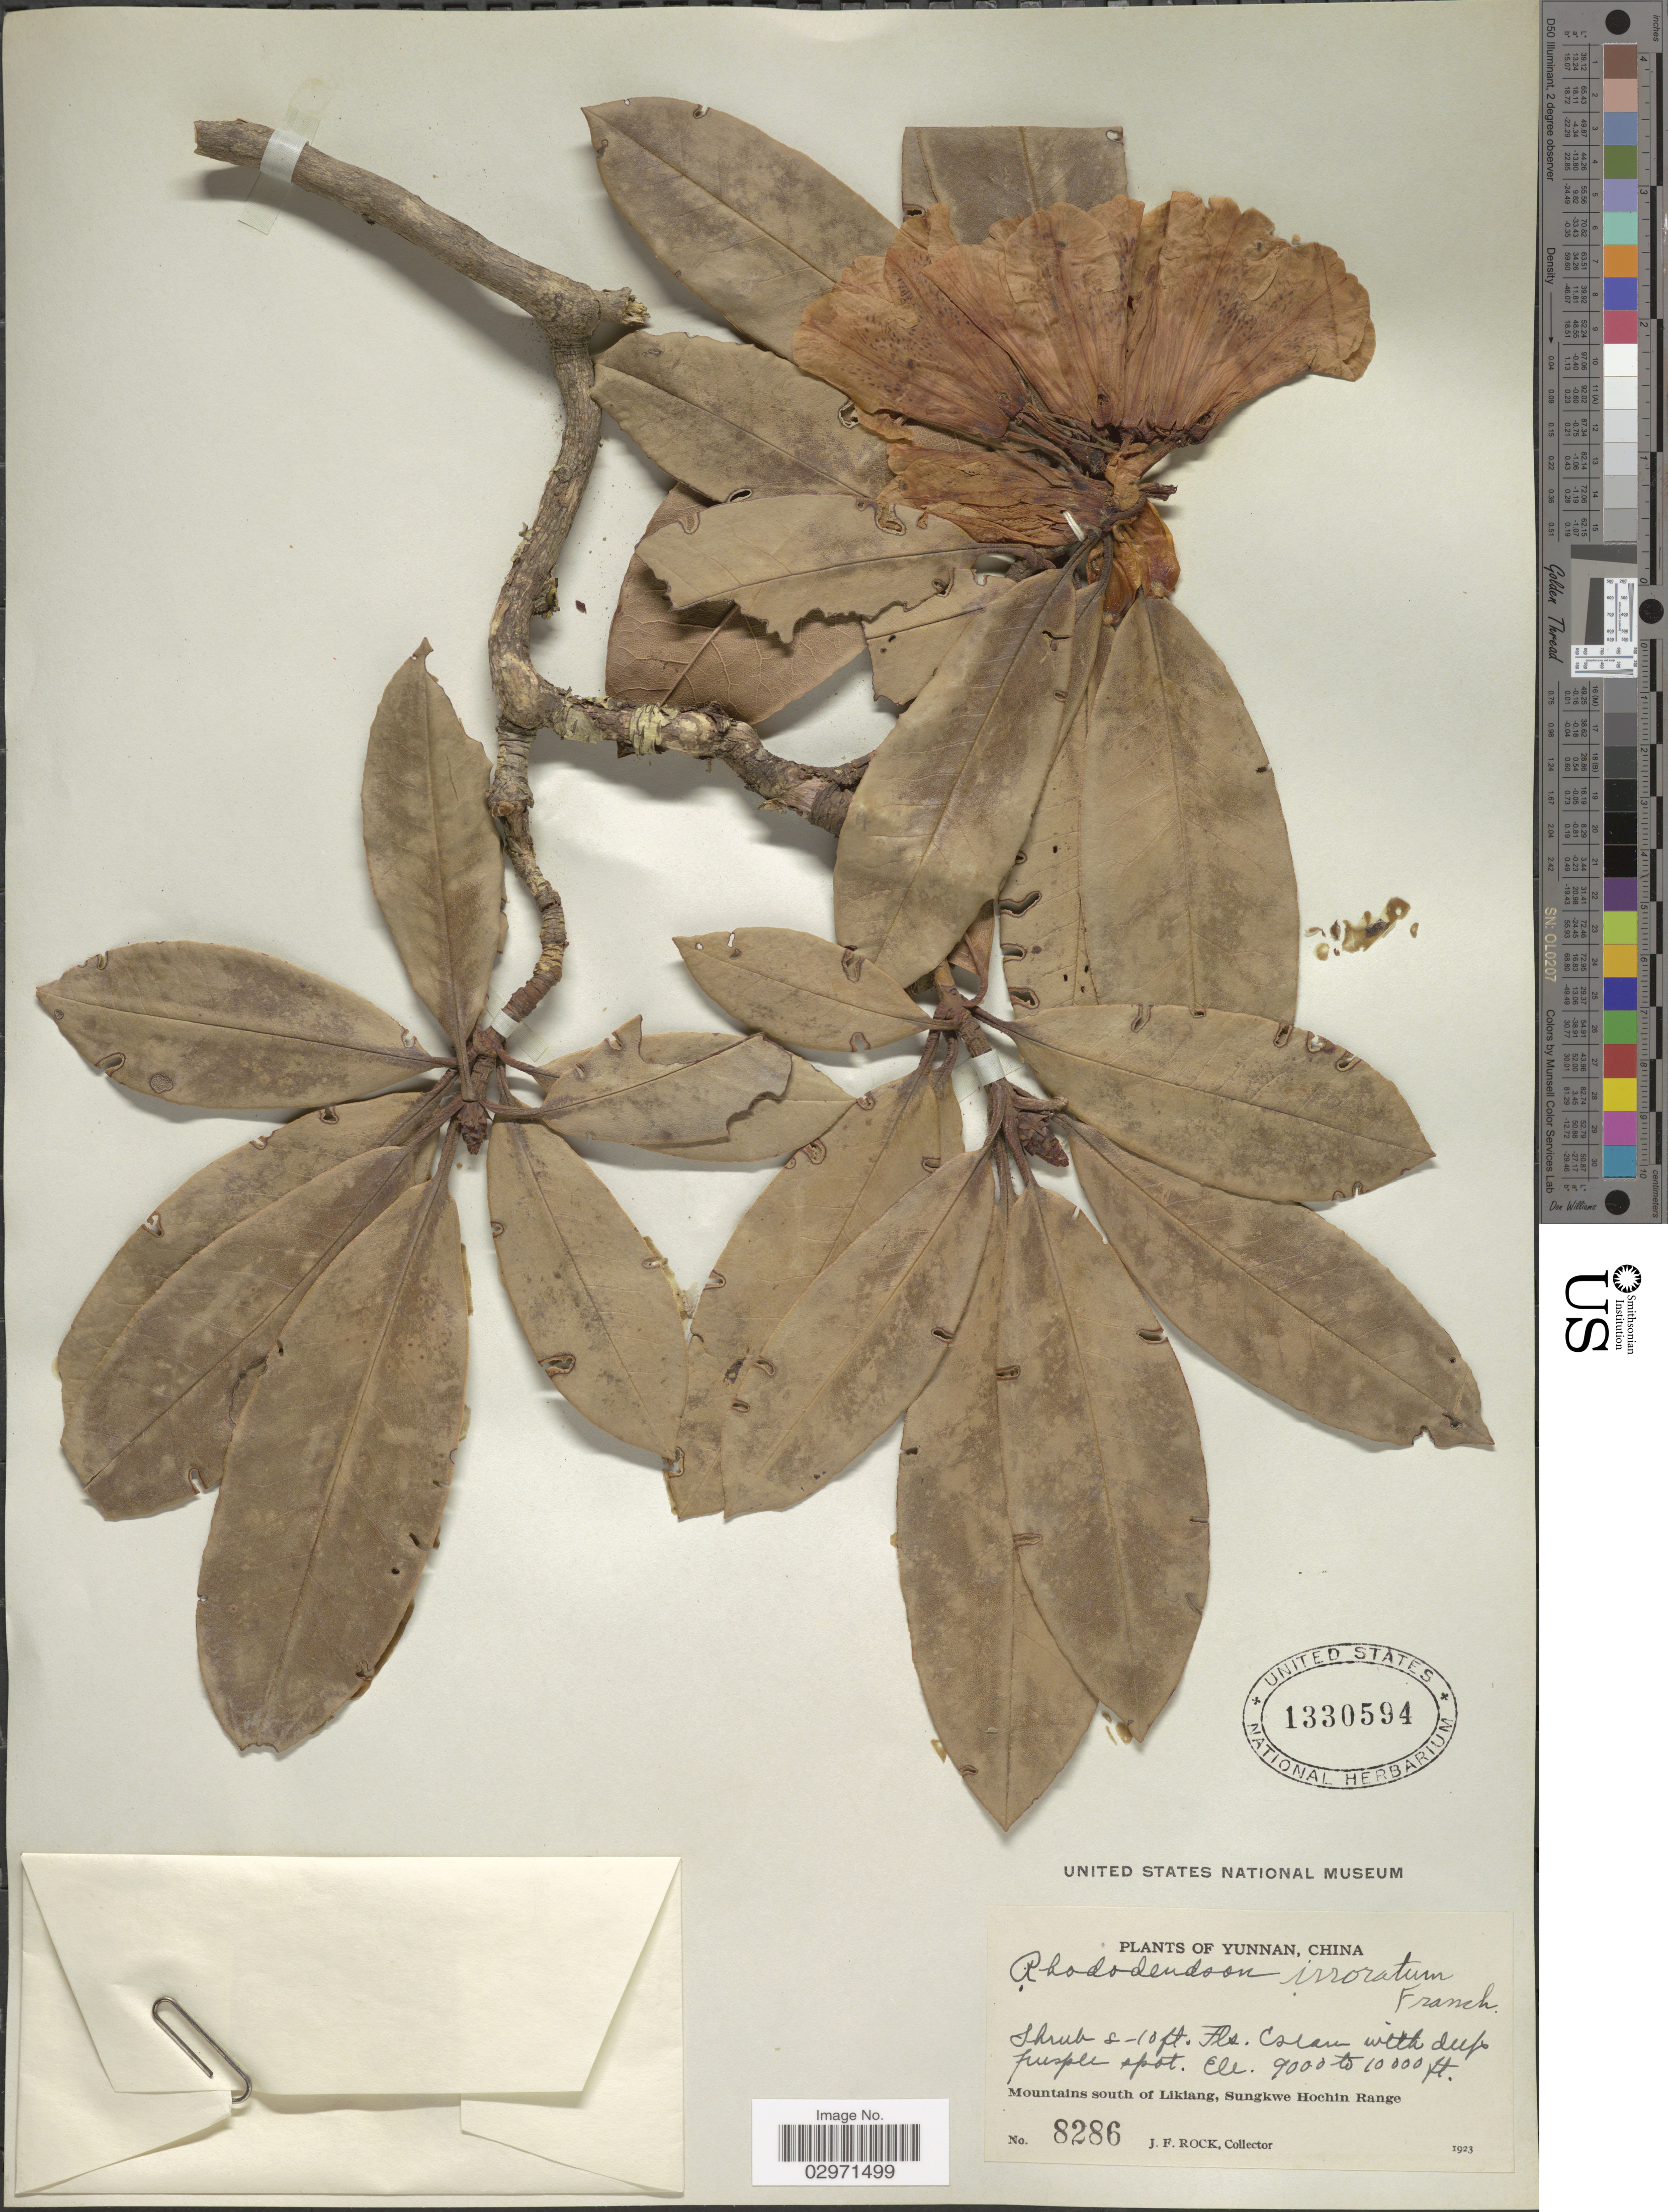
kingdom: Plantae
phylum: Tracheophyta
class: Magnoliopsida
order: Ericales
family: Ericaceae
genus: Rhododendron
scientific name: Rhododendron irroratum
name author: Franch.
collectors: J. Rock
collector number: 8286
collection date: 1923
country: China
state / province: Yunnan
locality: Mountains south of Likiang, Sungkwe Hochin Range.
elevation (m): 2743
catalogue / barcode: US 1330594